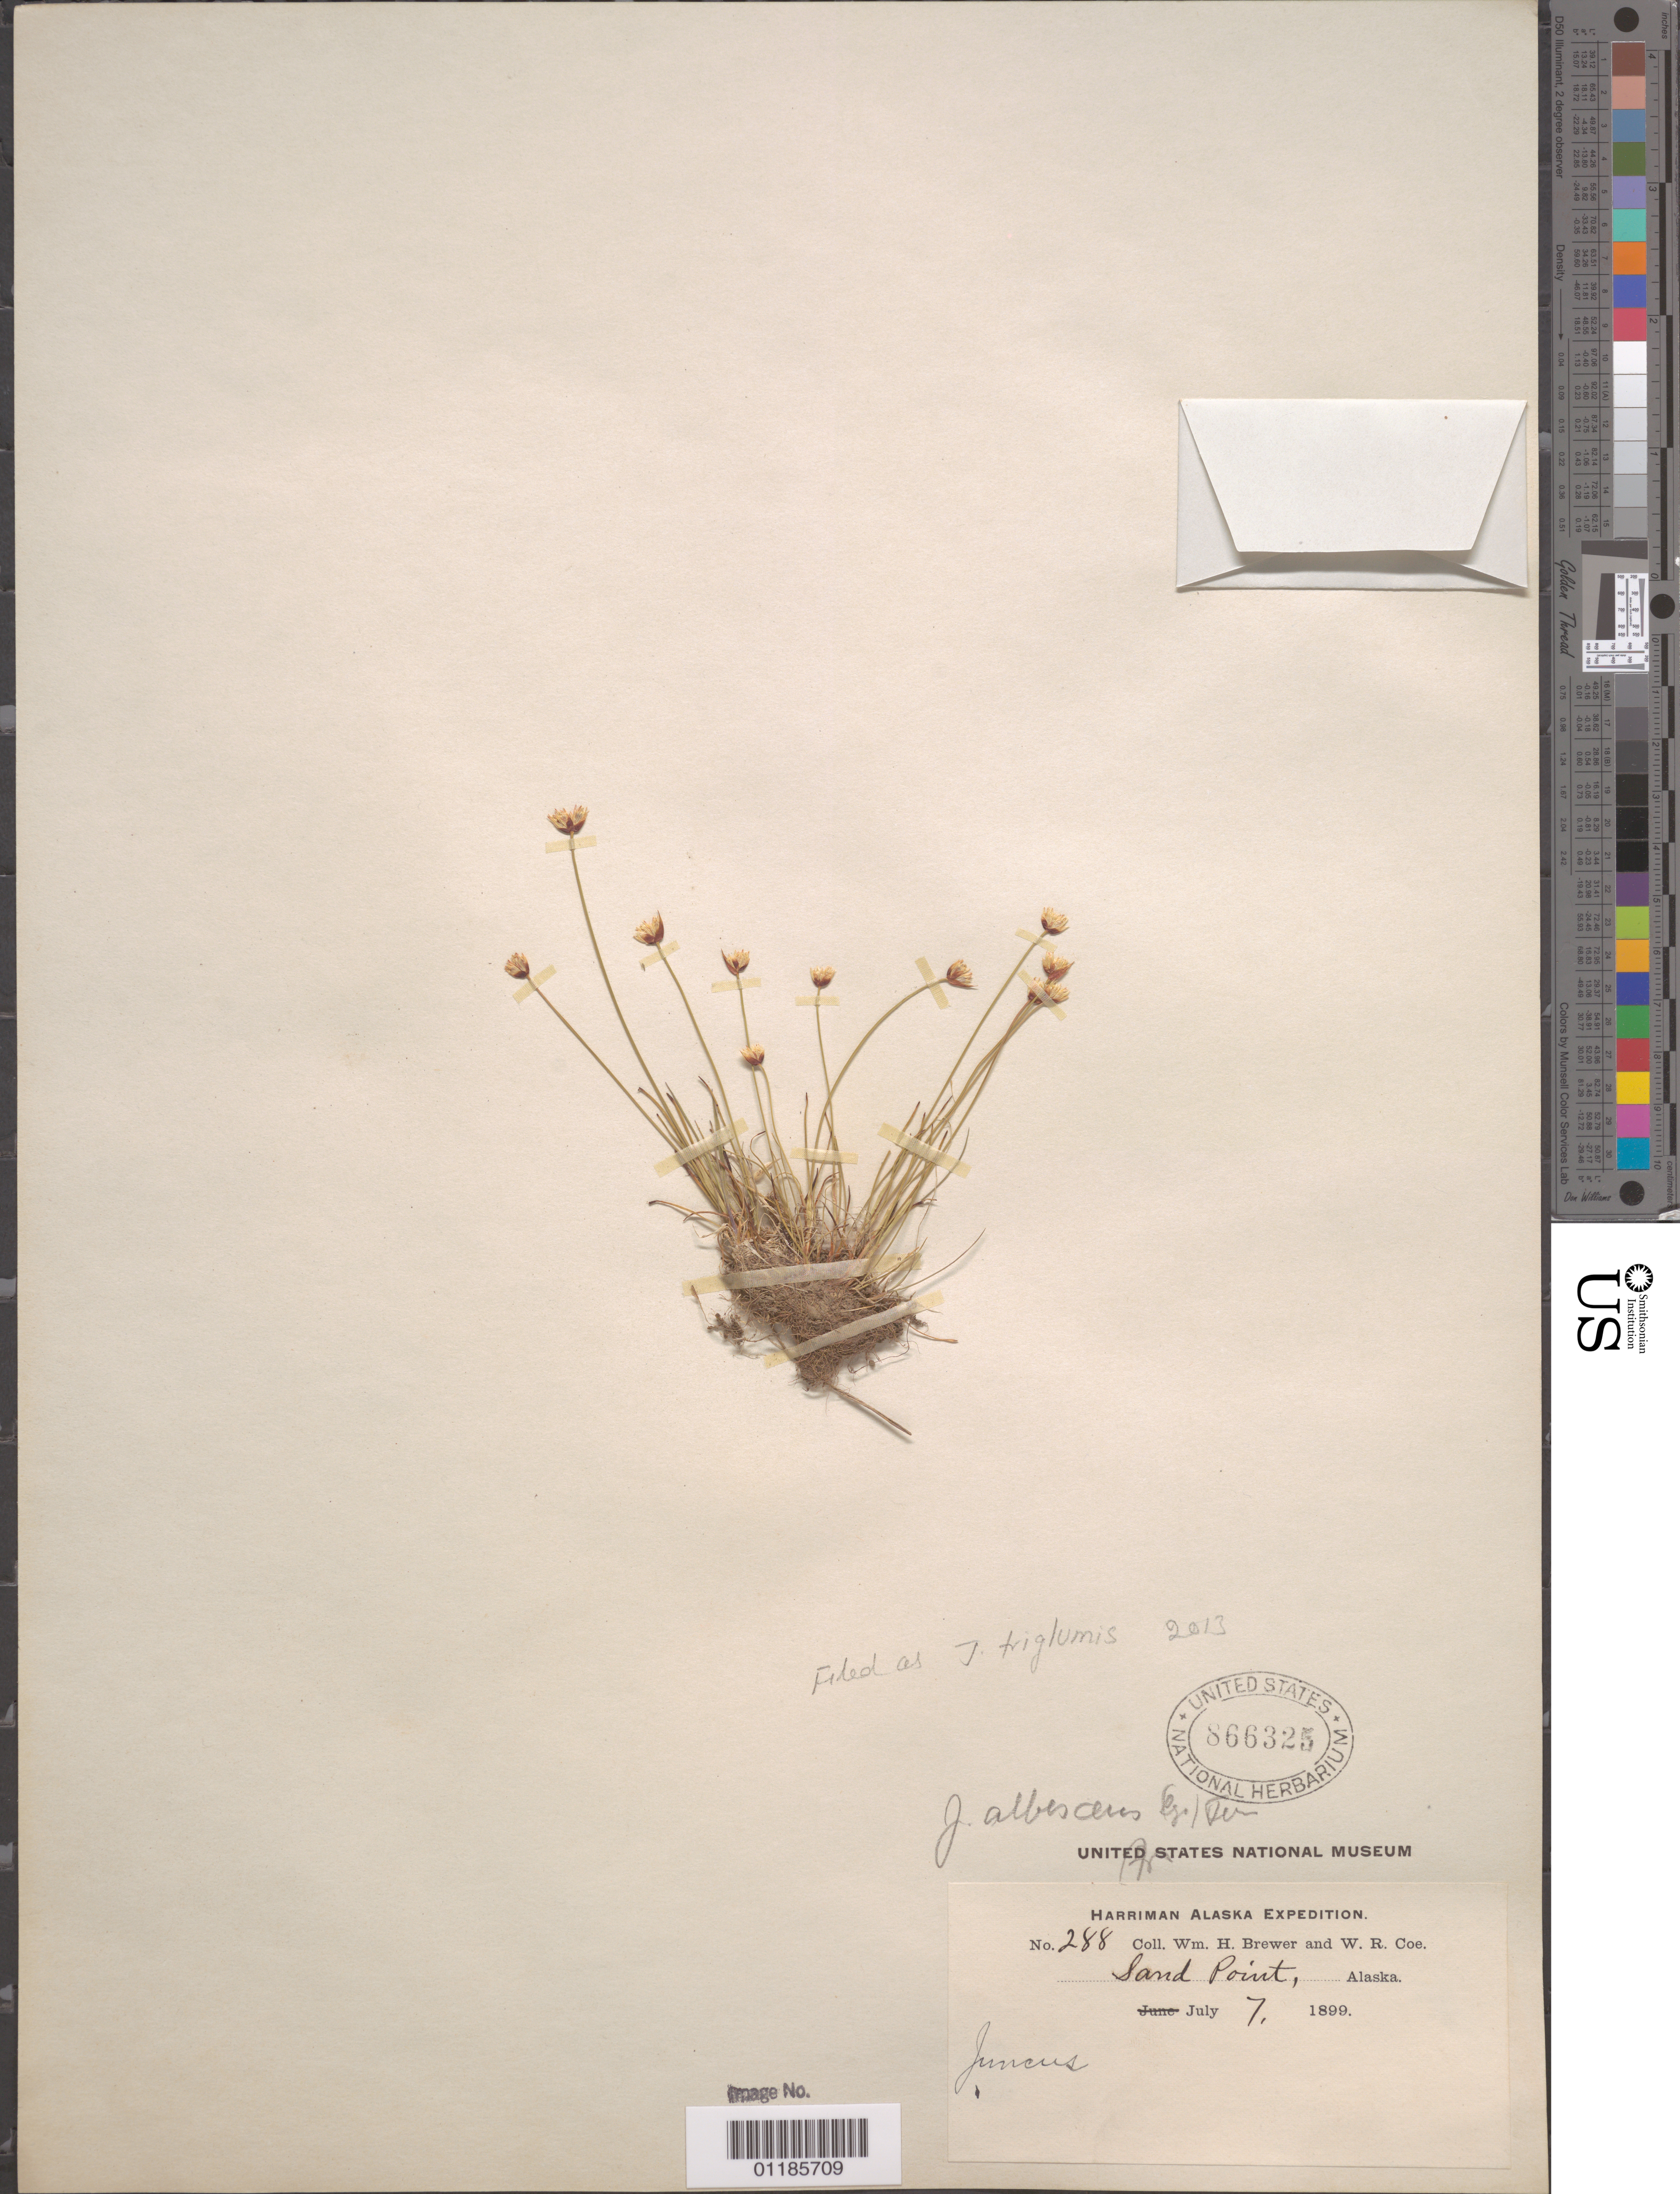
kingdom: Plantae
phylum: Tracheophyta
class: Liliopsida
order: Poales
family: Juncaceae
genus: Juncus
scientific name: Juncus triglumis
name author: L.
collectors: W. H. Brewer & W. Coe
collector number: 288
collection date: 1899-07-07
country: United States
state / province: Alaska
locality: Sand Point.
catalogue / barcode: US 866325